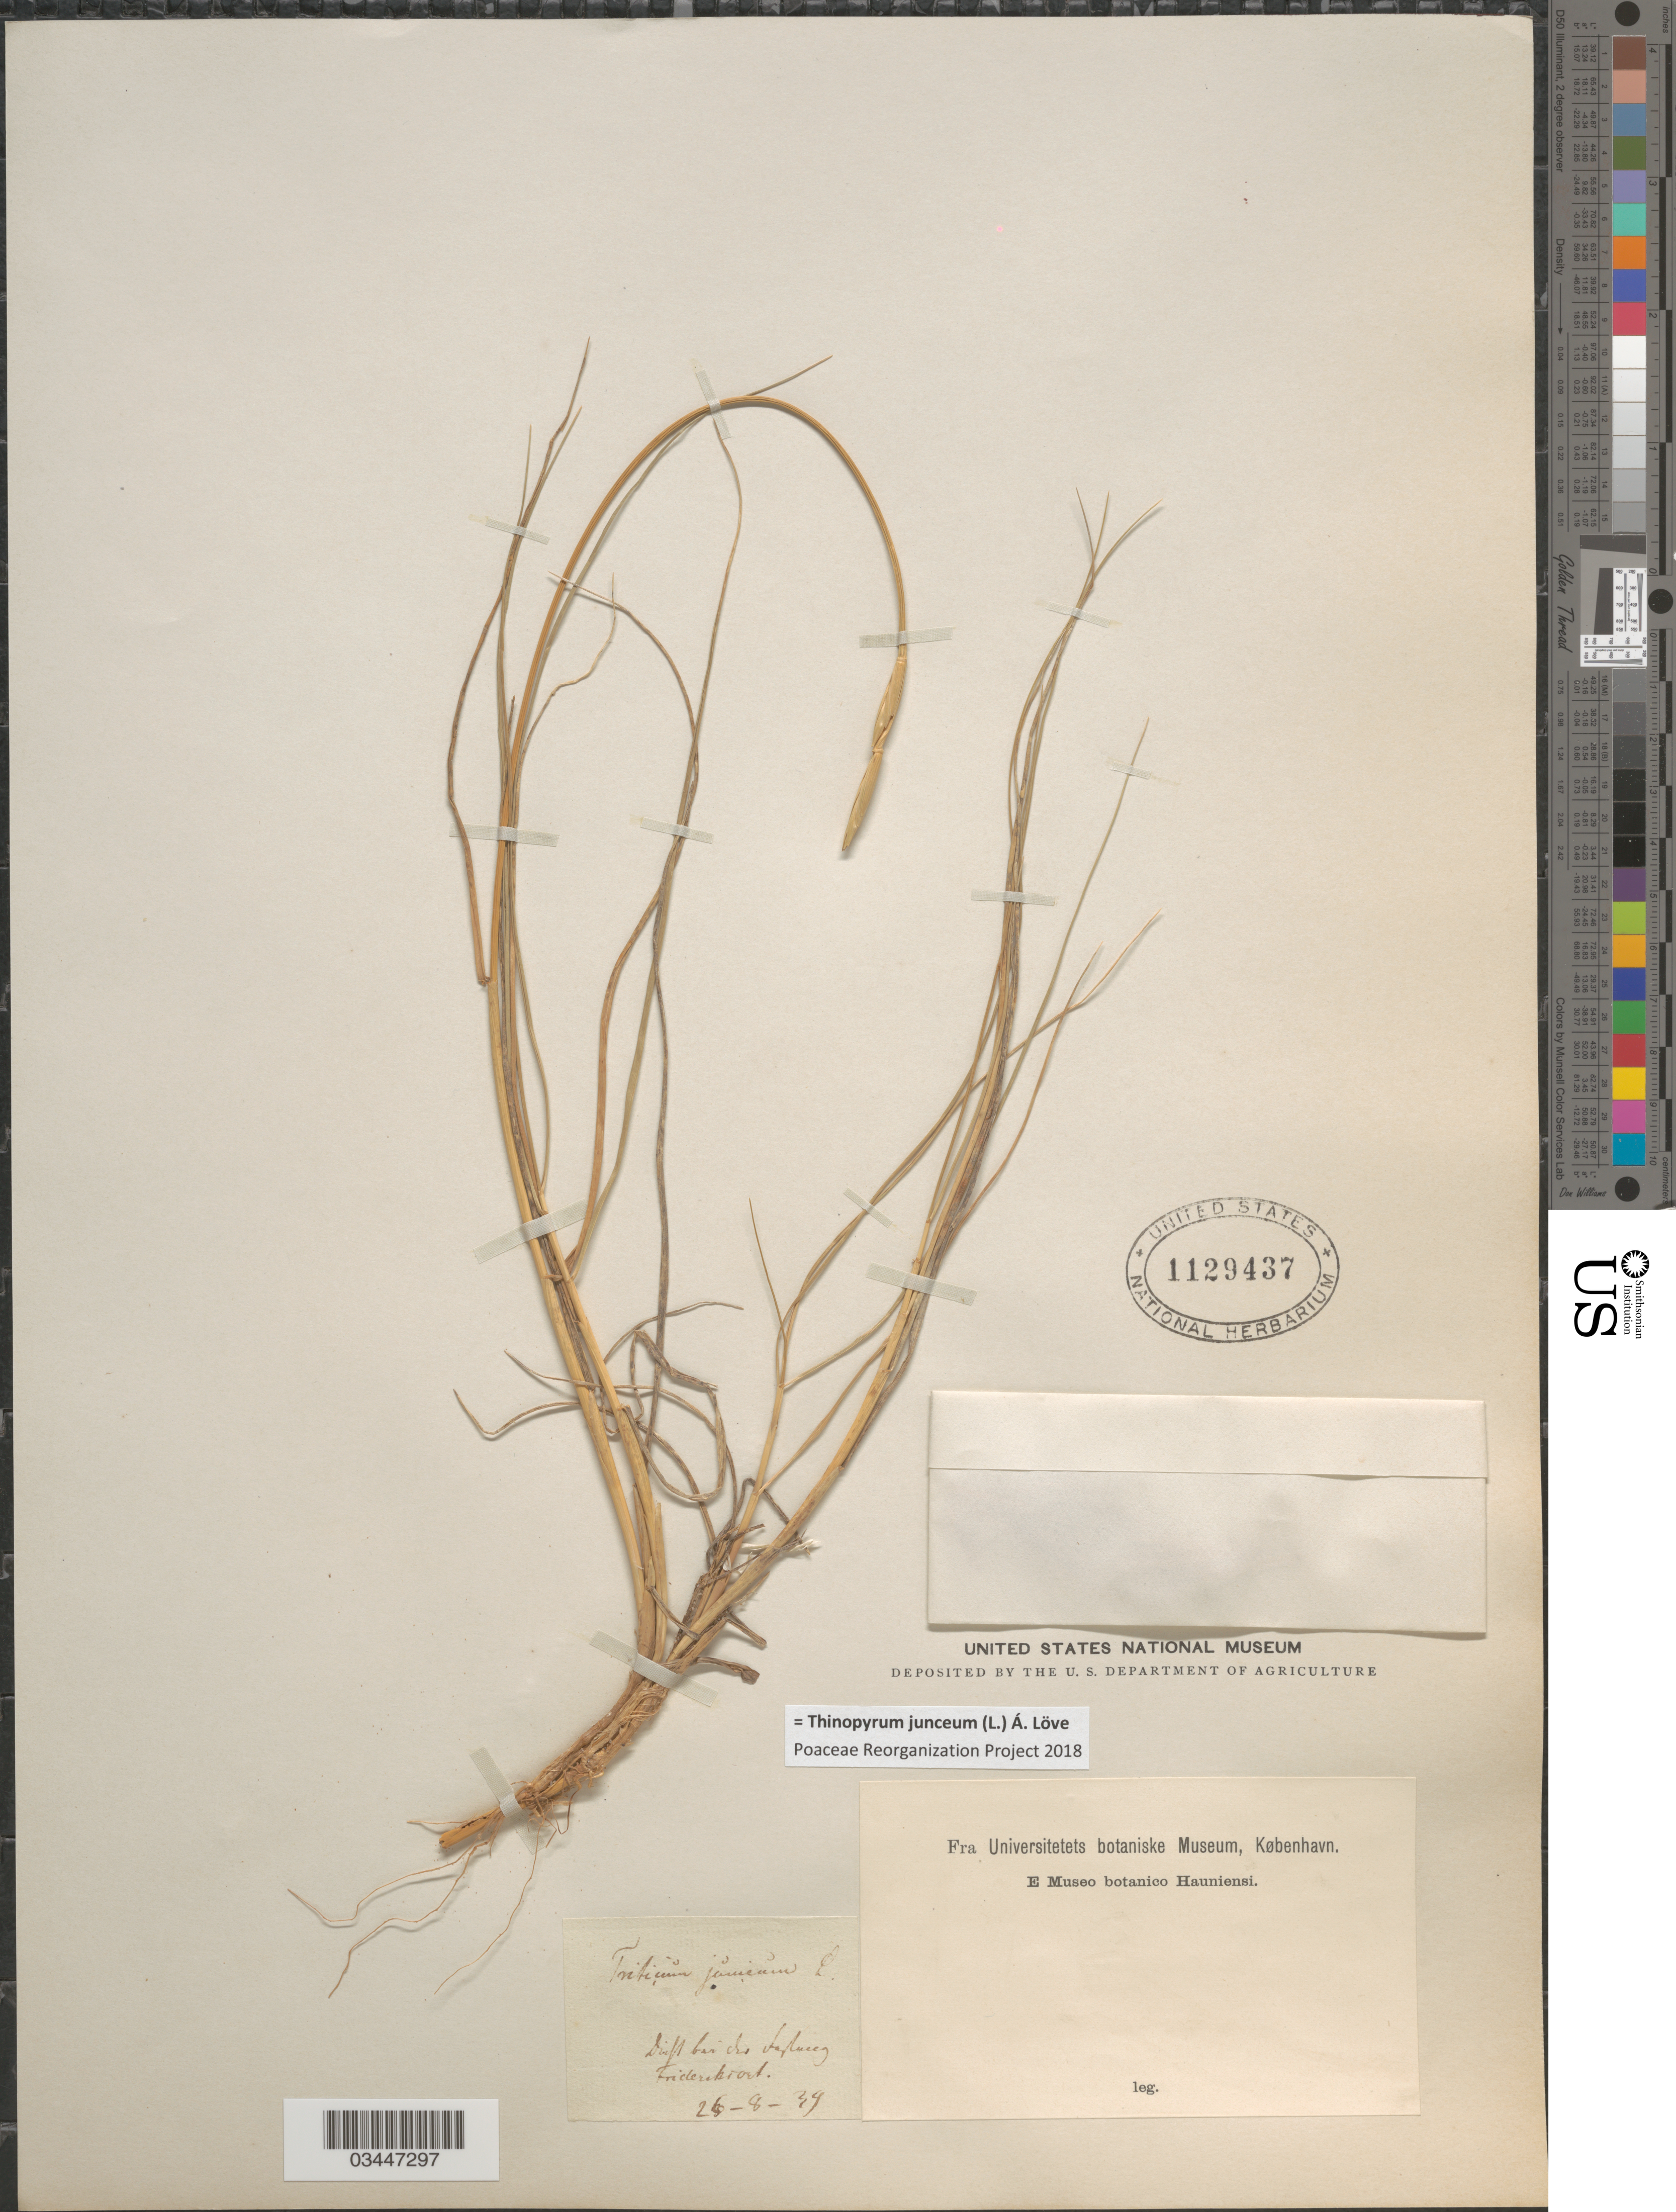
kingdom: Plantae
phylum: Tracheophyta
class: Liliopsida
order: Poales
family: Poaceae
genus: Thinopyrum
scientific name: Thinopyrum junceum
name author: (L.) Á. Löve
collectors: Museo Botanico Hauniense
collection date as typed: Transcribed d/m/y: 26/8/39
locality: Drift bei de Safluen Friderekroet. [interpreted]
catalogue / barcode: US 1129437